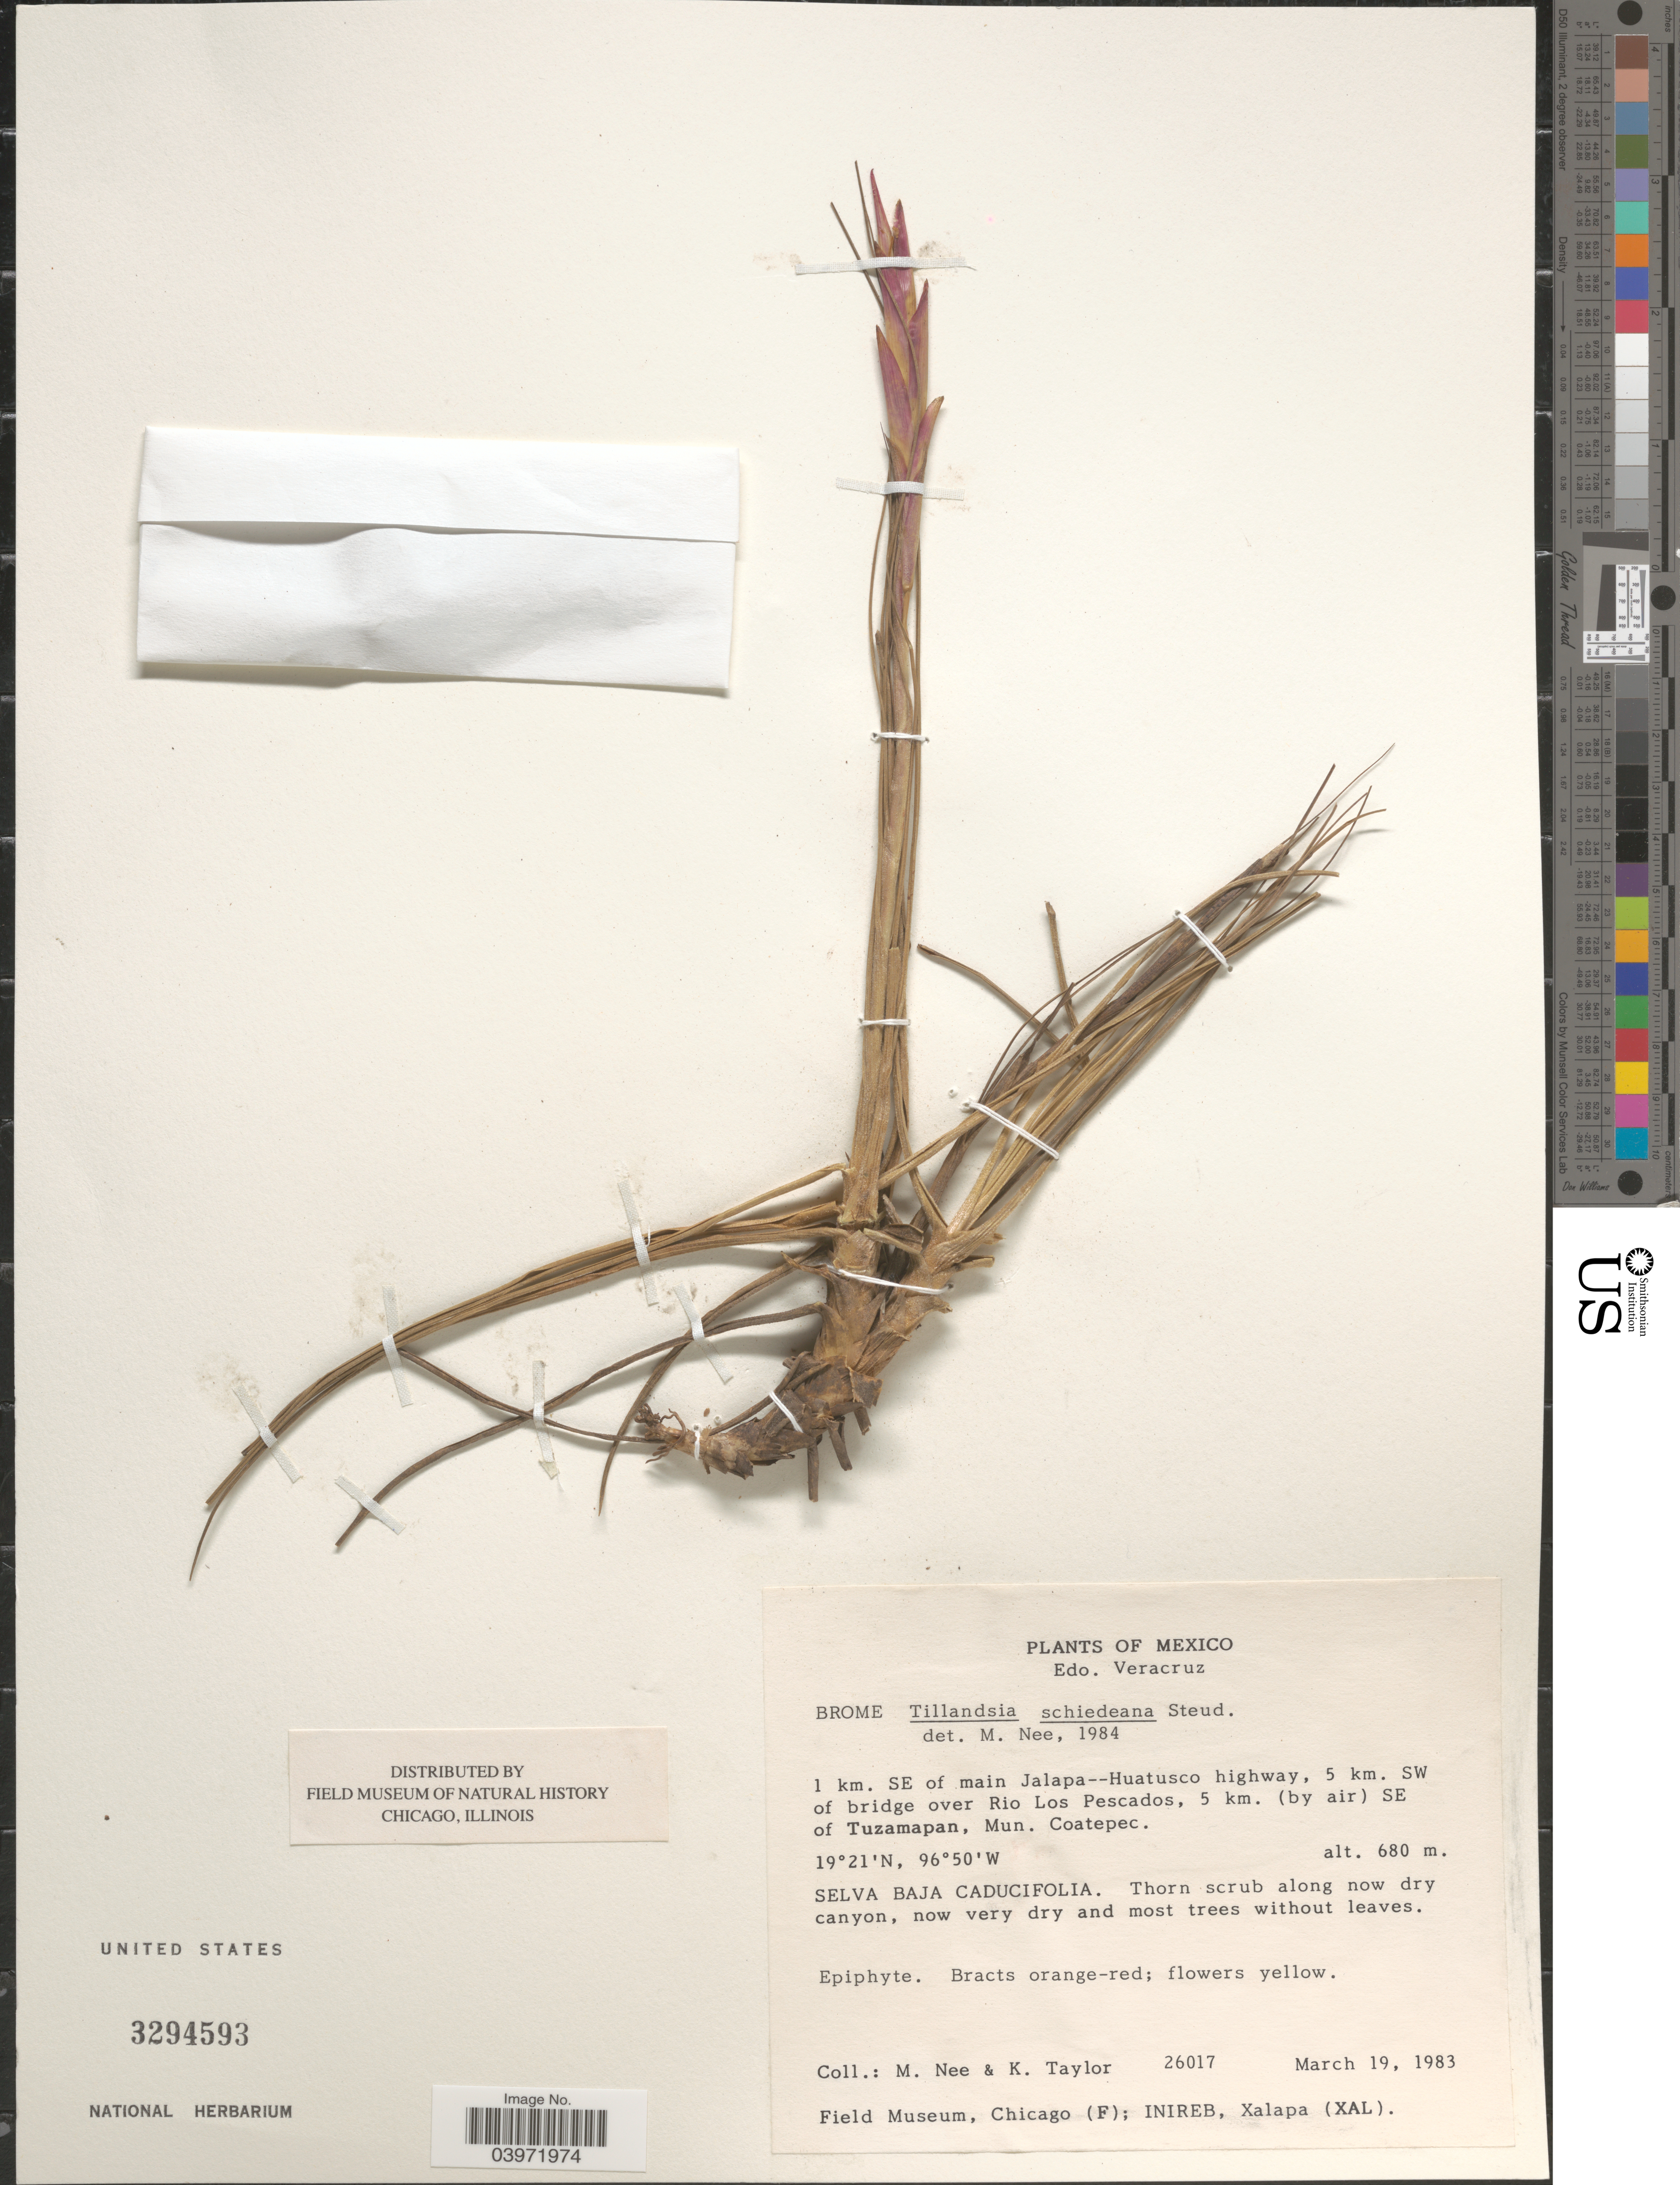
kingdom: Plantae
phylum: Tracheophyta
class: Liliopsida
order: Poales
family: Bromeliaceae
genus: Tillandsia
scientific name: Tillandsia schiedeana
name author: Steud.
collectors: M. Nee & K. Taylor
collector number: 26017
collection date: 1983-03-19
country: Mexico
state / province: Veracruz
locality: Edo. Veracruz. 1 km. SW of main Jalapa--Huatusco highway, 5 km. SW of bridge over Rio Los Pescados, 5 km. (by air) SE of Tuzamapan, Mun. Coatepec.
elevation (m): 680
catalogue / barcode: US 3294593